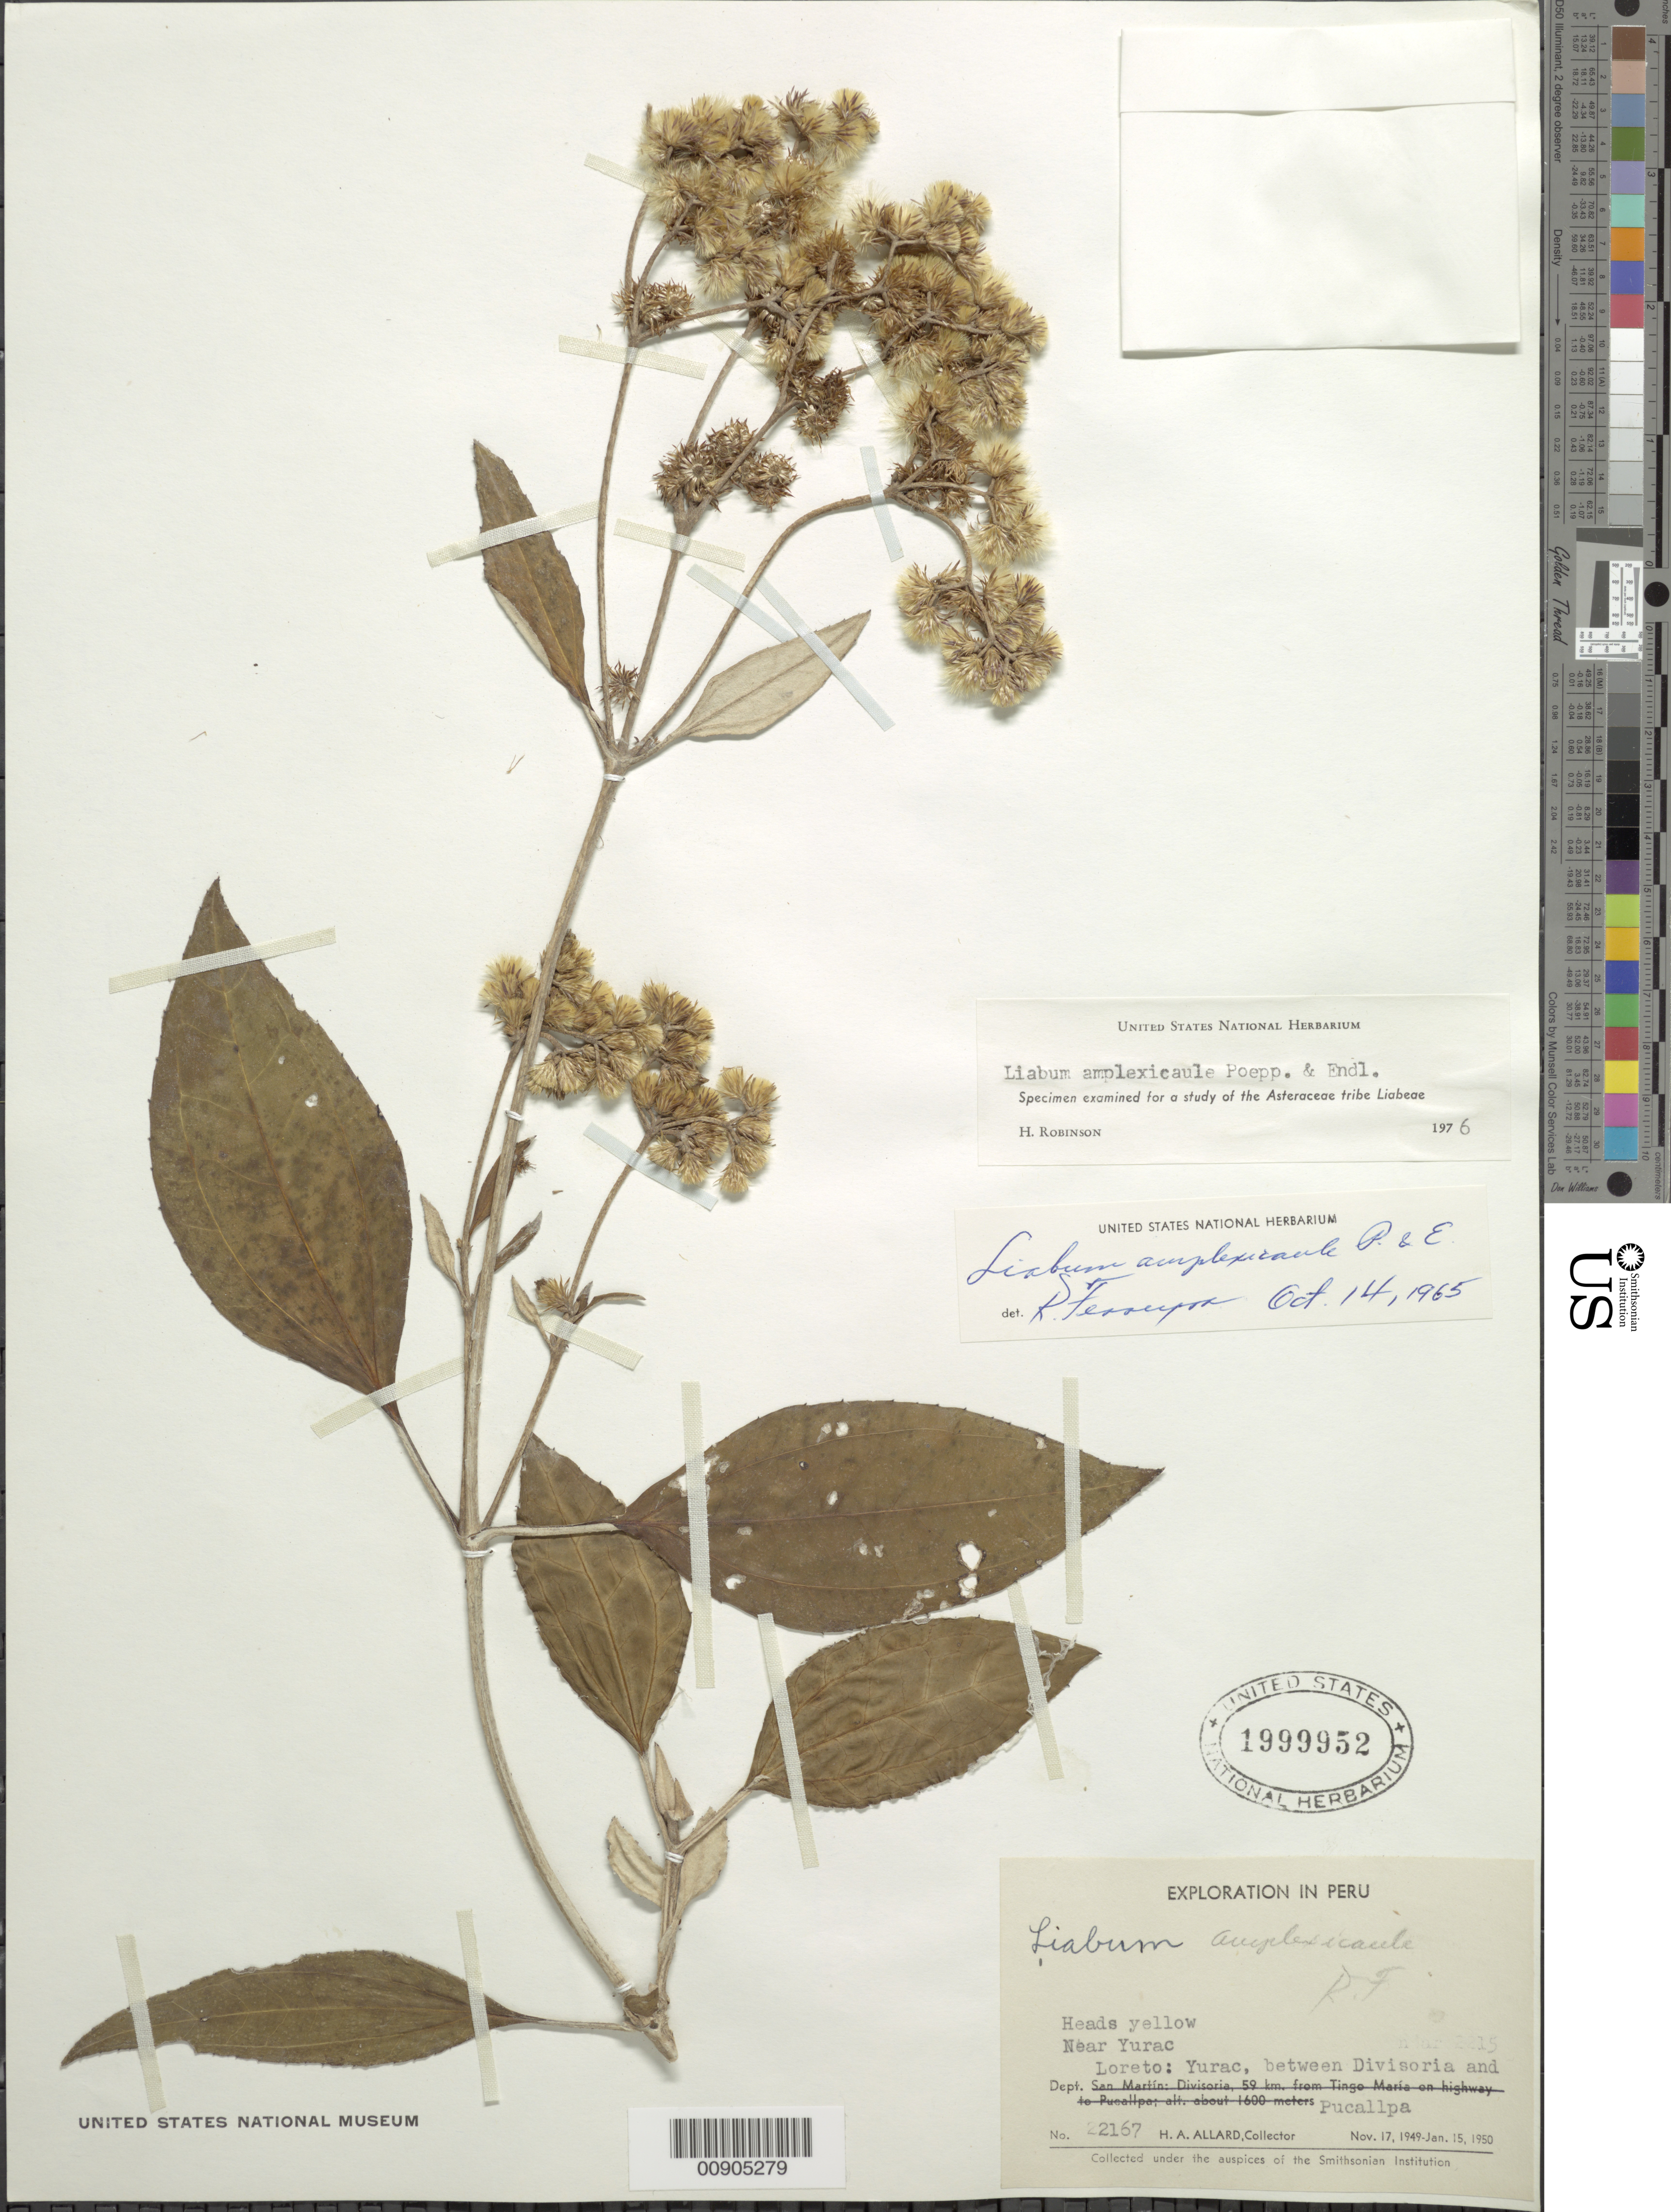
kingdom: Plantae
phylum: Tracheophyta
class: Magnoliopsida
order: Asterales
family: Asteraceae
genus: Liabum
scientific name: Liabum amplexicaule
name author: Poepp. & Endl.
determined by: Robinson, Harold E., (US)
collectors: H. A. Allard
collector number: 22167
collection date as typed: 17 November 1949 to 15 January 1950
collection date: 1949-11-17/1950-01-15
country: Peru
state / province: Loreto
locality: Yurac, between Divisoria and Pucallpa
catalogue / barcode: US 1999952